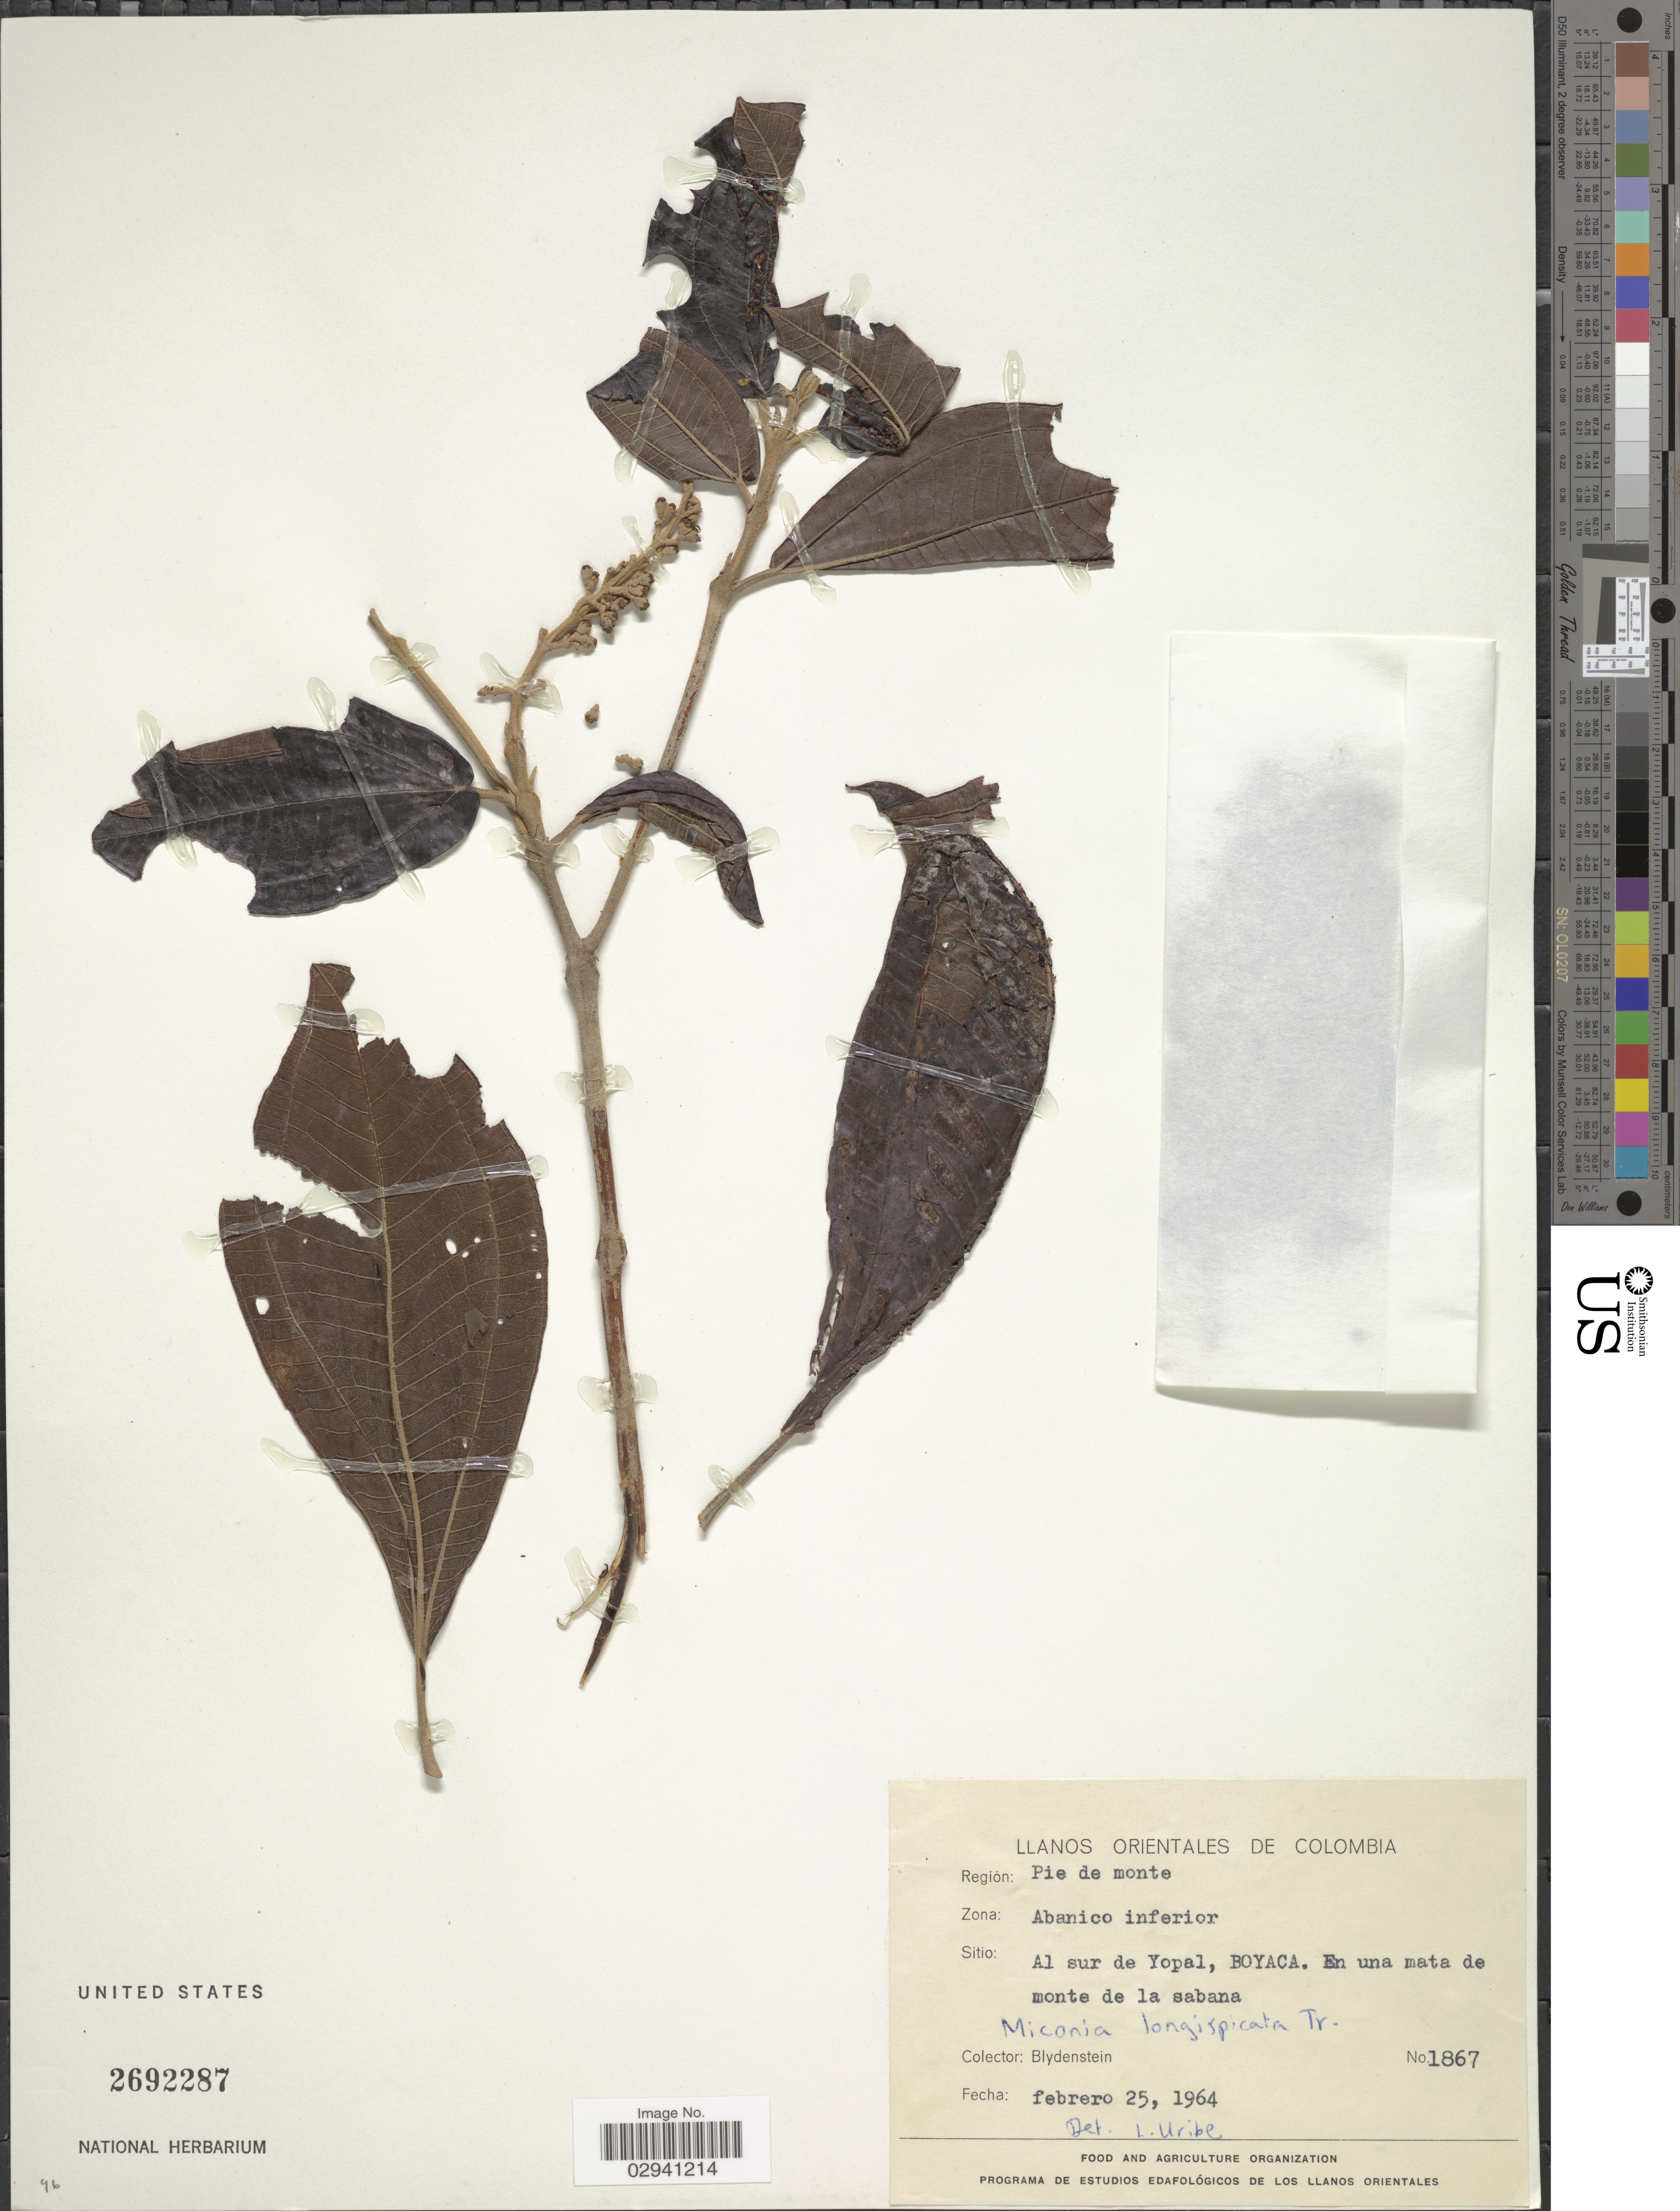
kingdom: Plantae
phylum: Tracheophyta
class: Magnoliopsida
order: Myrtales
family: Melastomataceae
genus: Miconia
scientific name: Miconia multispicata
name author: Naudin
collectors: Blydenstein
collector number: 1867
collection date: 1964-02-25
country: Colombia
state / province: Boyacá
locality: Región: Pie de monte. Zona: Abanico inferior. Al sur de Yopal, Boyaca. En uma mata de monte de la sabana.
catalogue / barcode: US 2692287